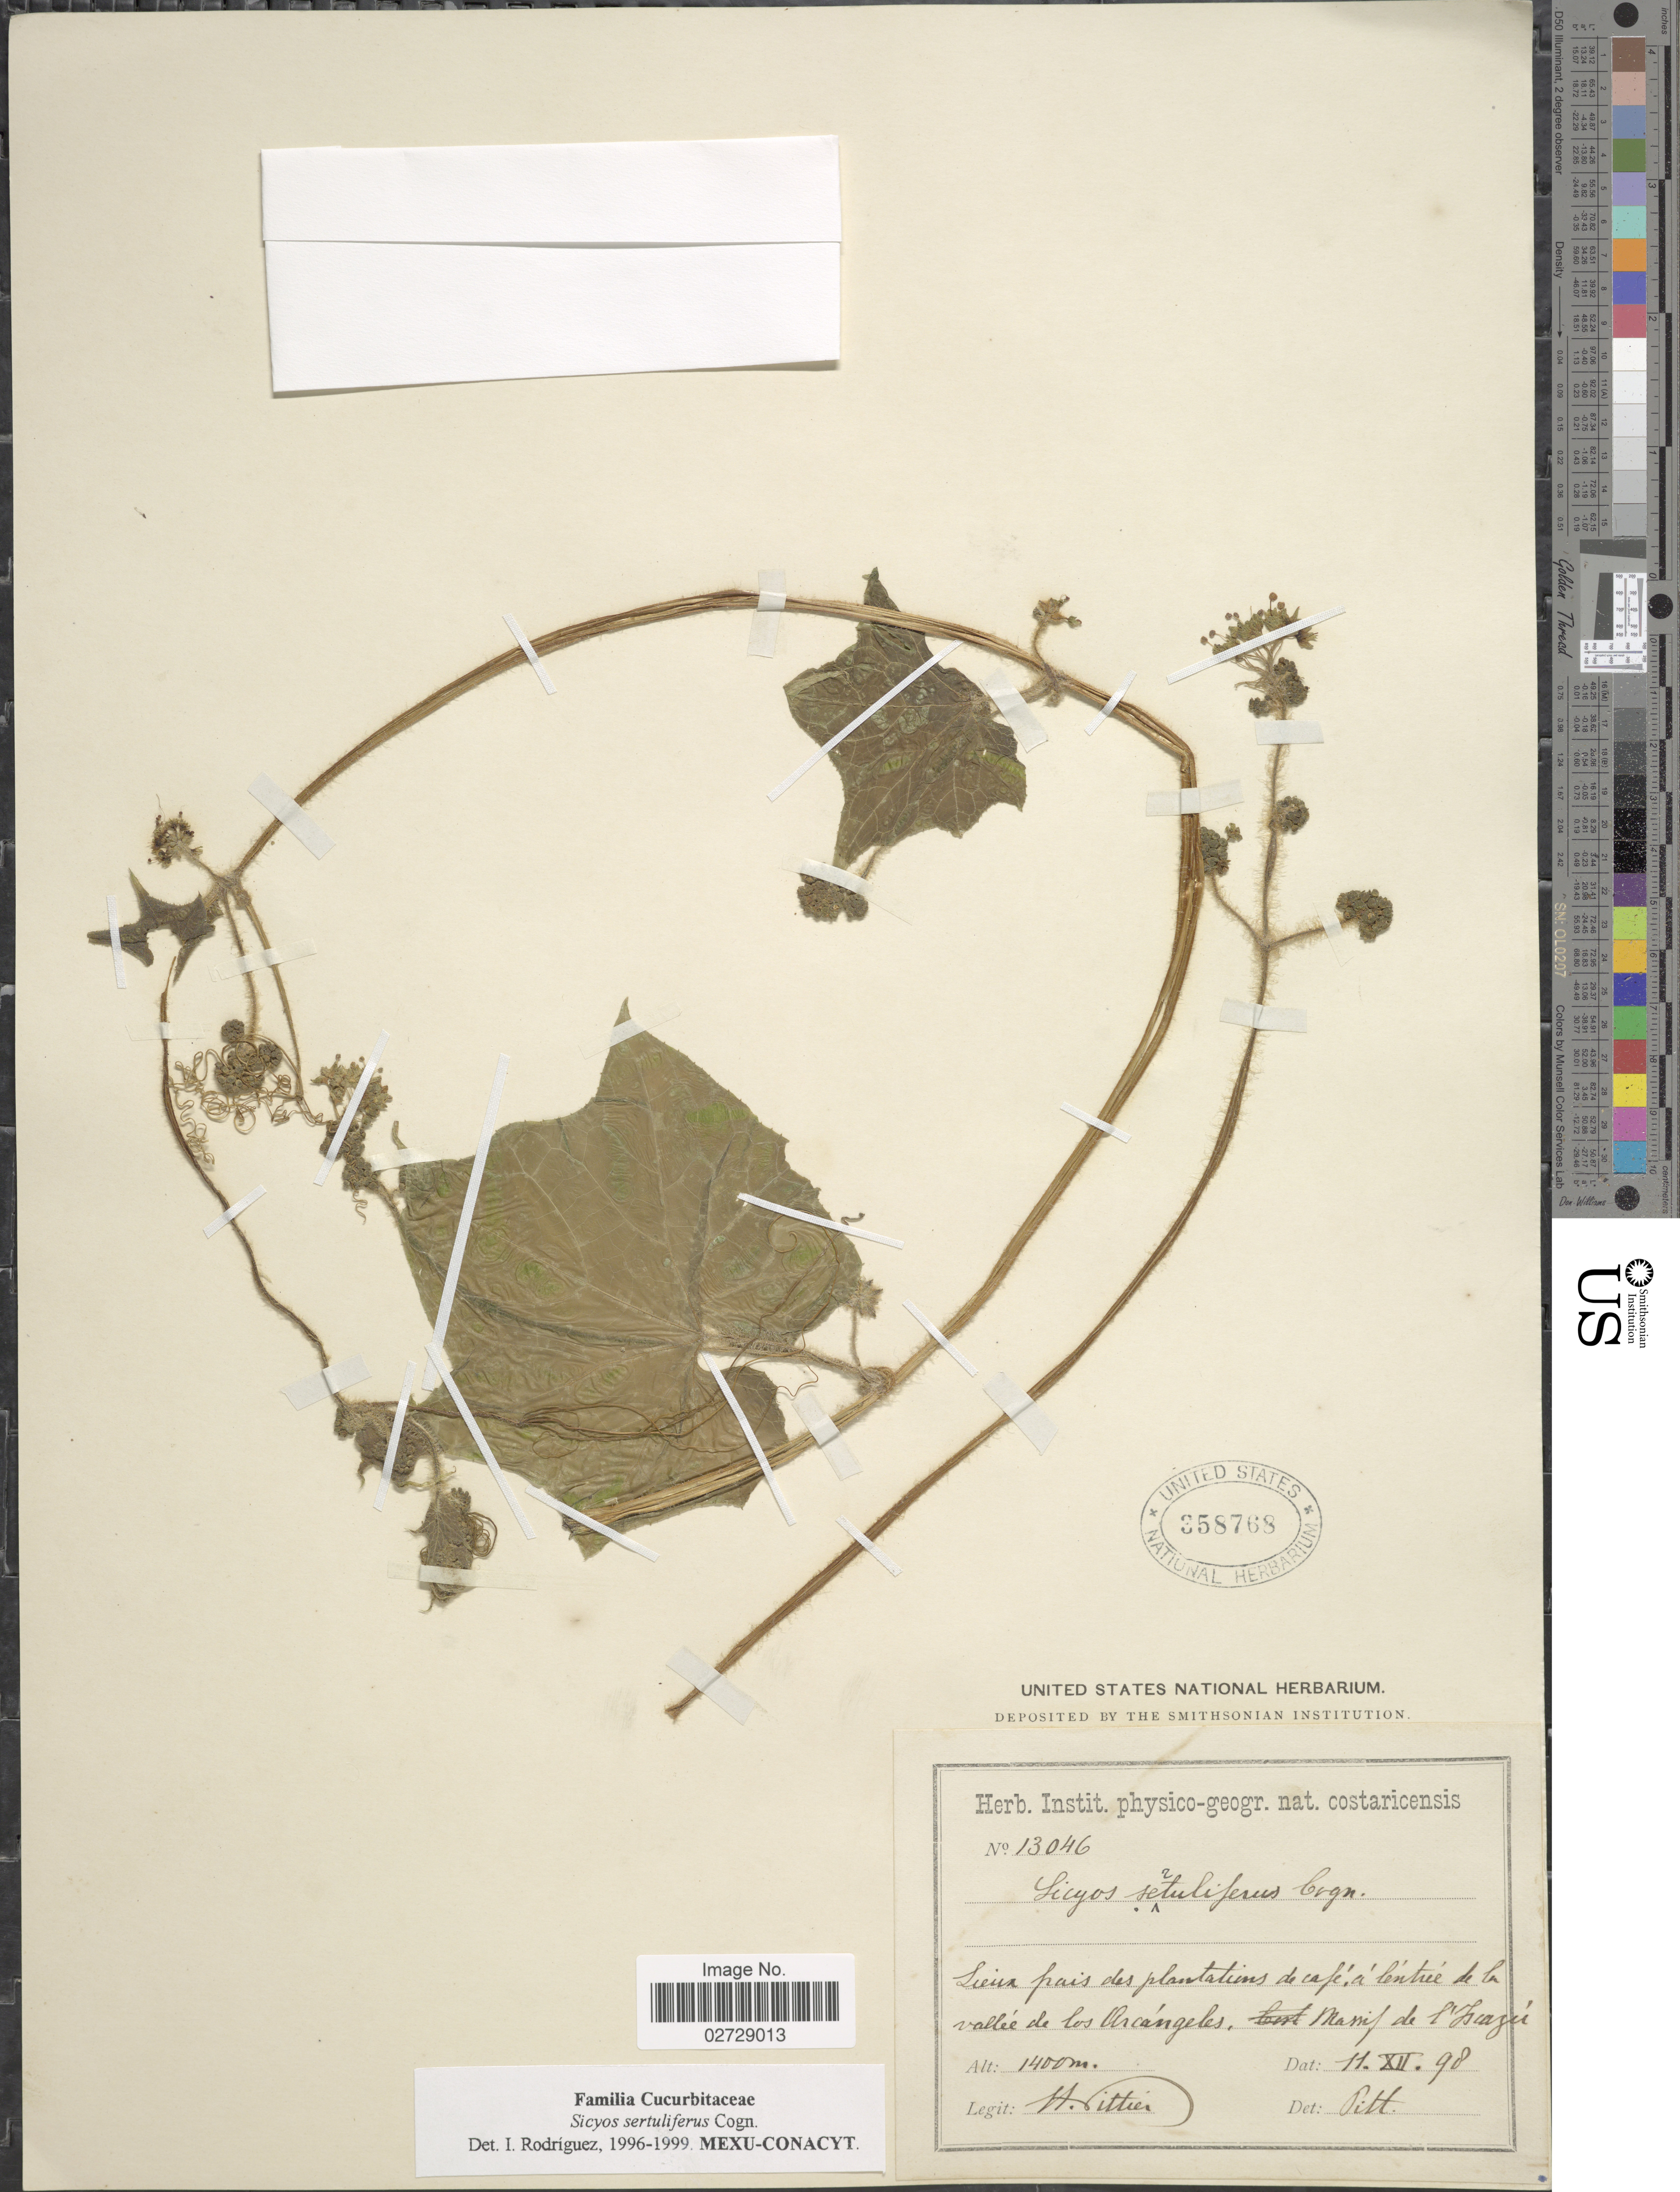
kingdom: Plantae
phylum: Tracheophyta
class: Magnoliopsida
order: Cucurbitales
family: Cucurbitaceae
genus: Sicyos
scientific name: Sicyos sertuliferus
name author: Cogn. ex Durand & Pittier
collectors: H. F. Pittier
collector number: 13046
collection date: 1898-12-11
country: Costa Rica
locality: Lieux pais des plantation de café, á léntué de la vallée de los Arcangeles, Massif de l'Escazú.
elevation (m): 1400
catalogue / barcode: US 358768